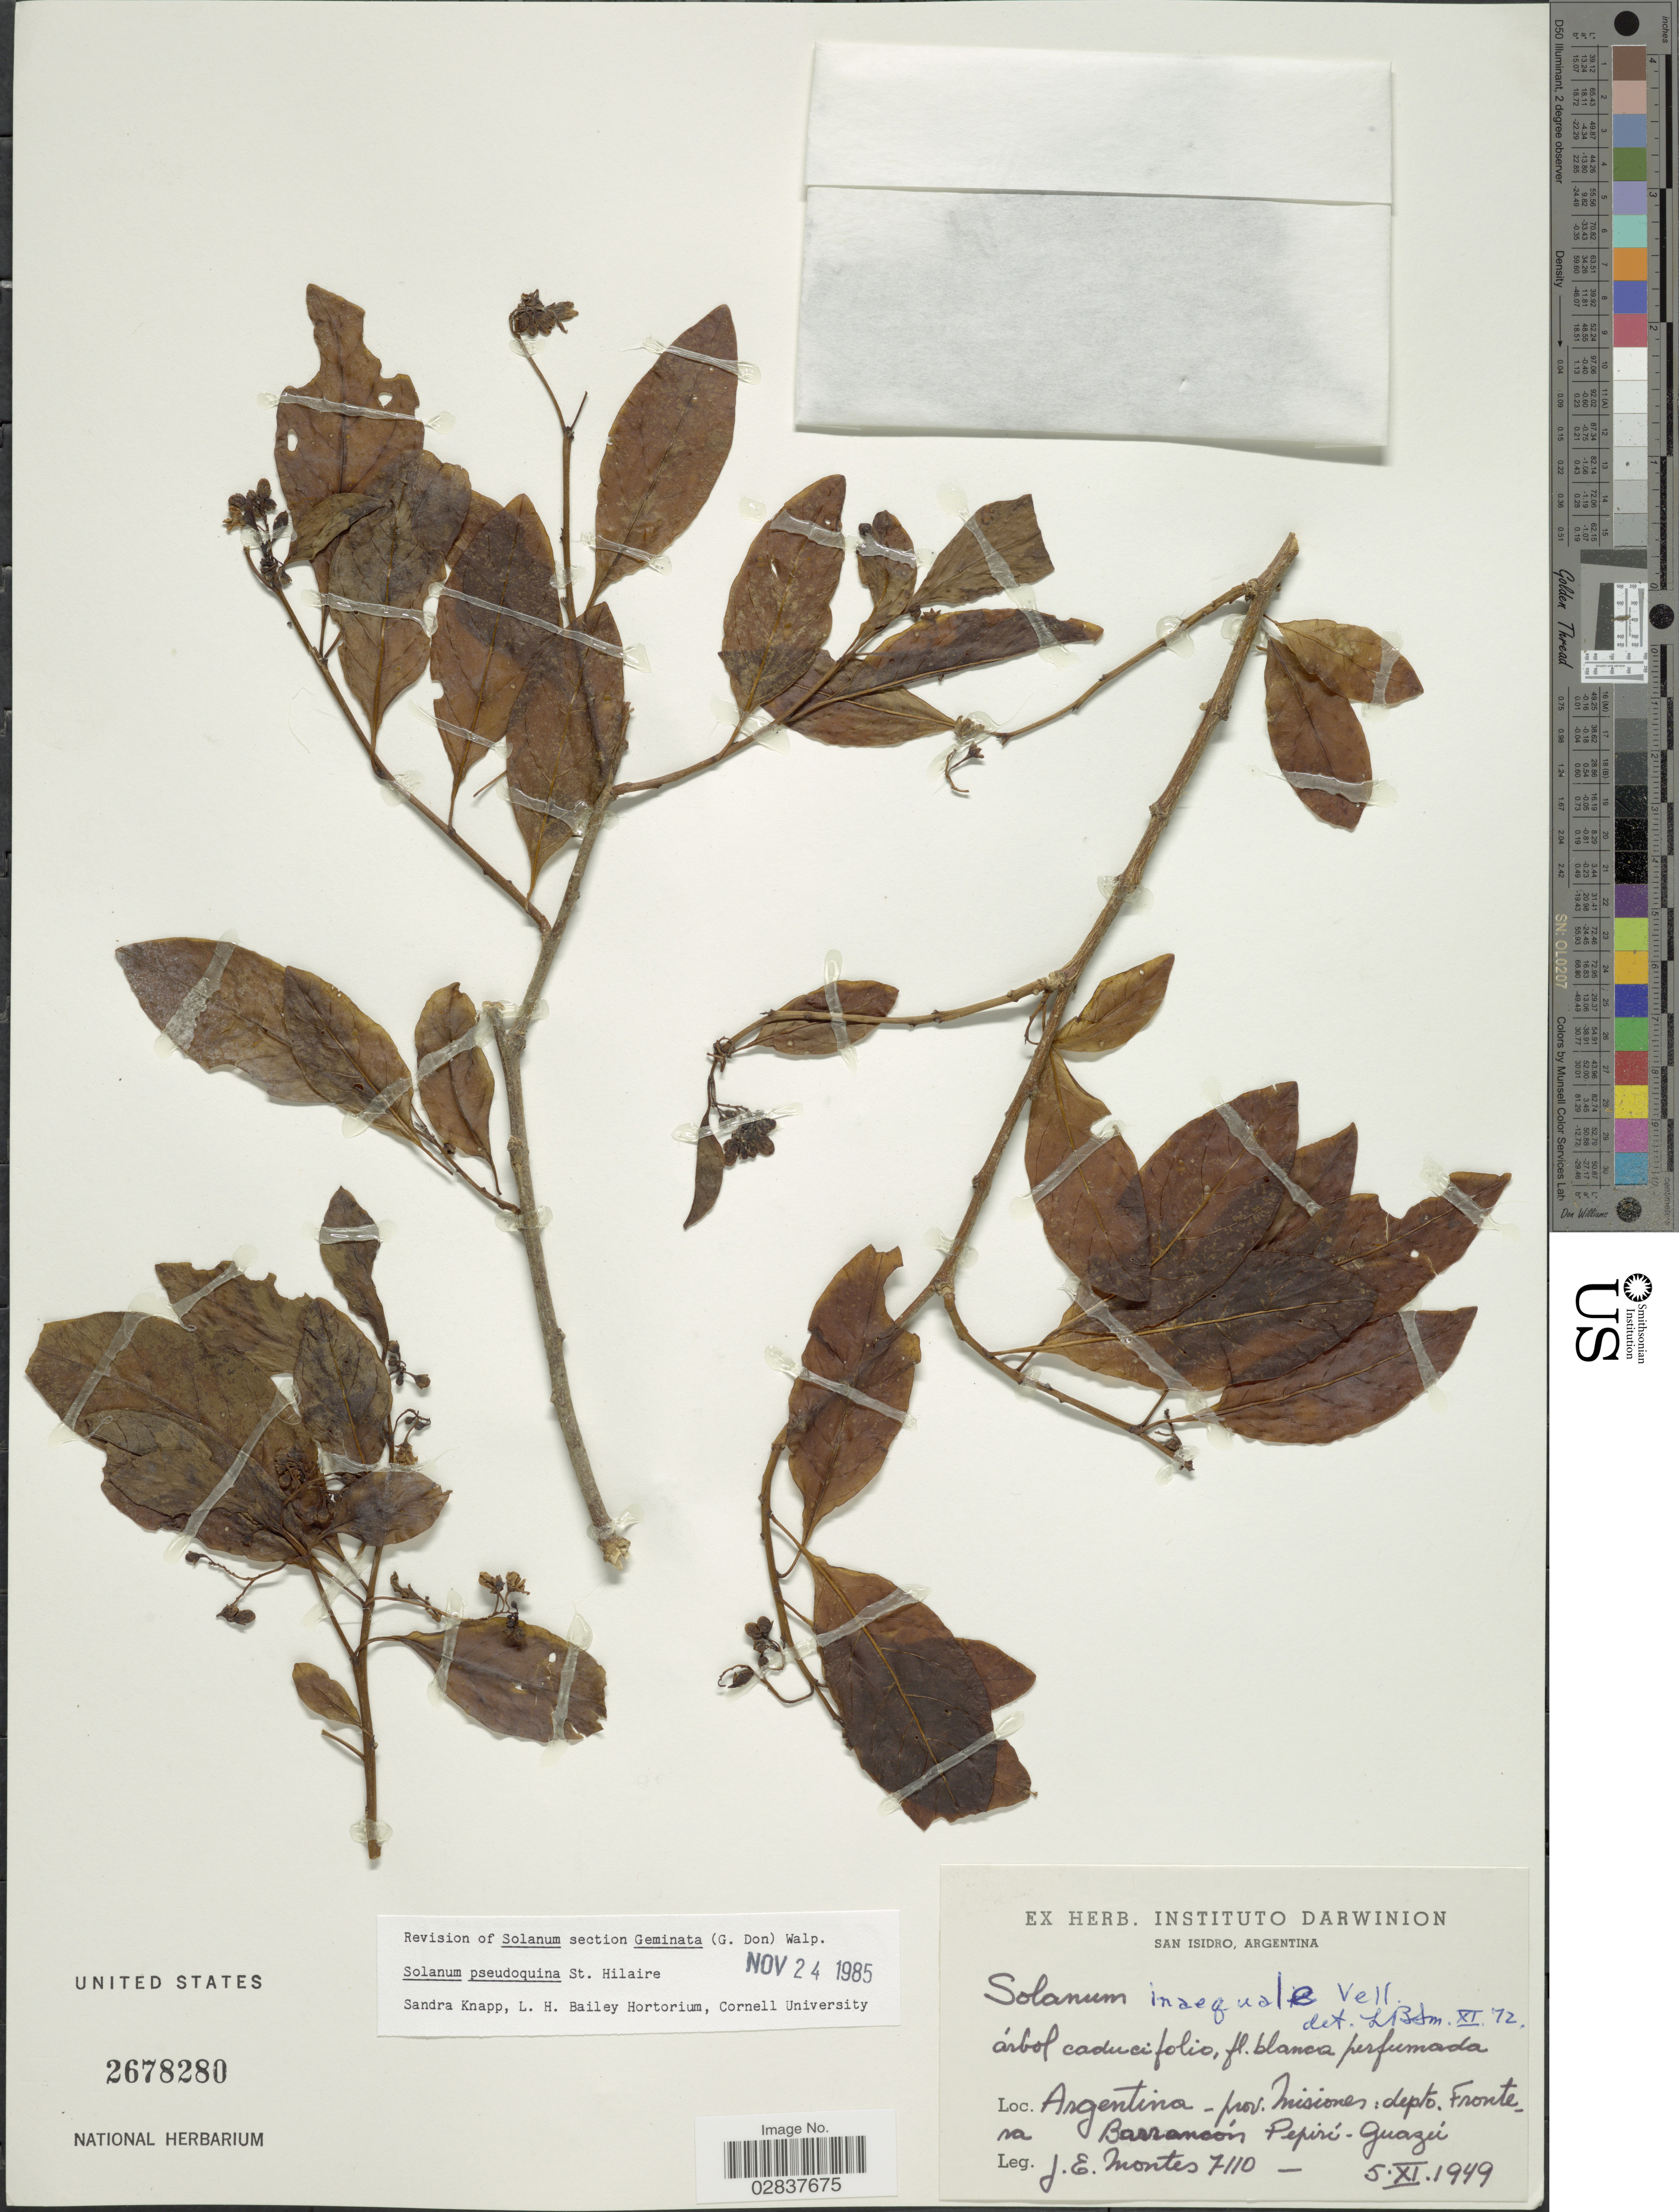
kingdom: Plantae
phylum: Tracheophyta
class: Magnoliopsida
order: Solanales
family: Solanaceae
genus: Solanum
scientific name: Solanum pseudoquina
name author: A. St.-Hil.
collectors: J. E. Montes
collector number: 7110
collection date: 1949-11-05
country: Argentina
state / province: Misiones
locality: Depto. Frontera, Barrancón Peperi-guaçu.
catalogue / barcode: US 2678280